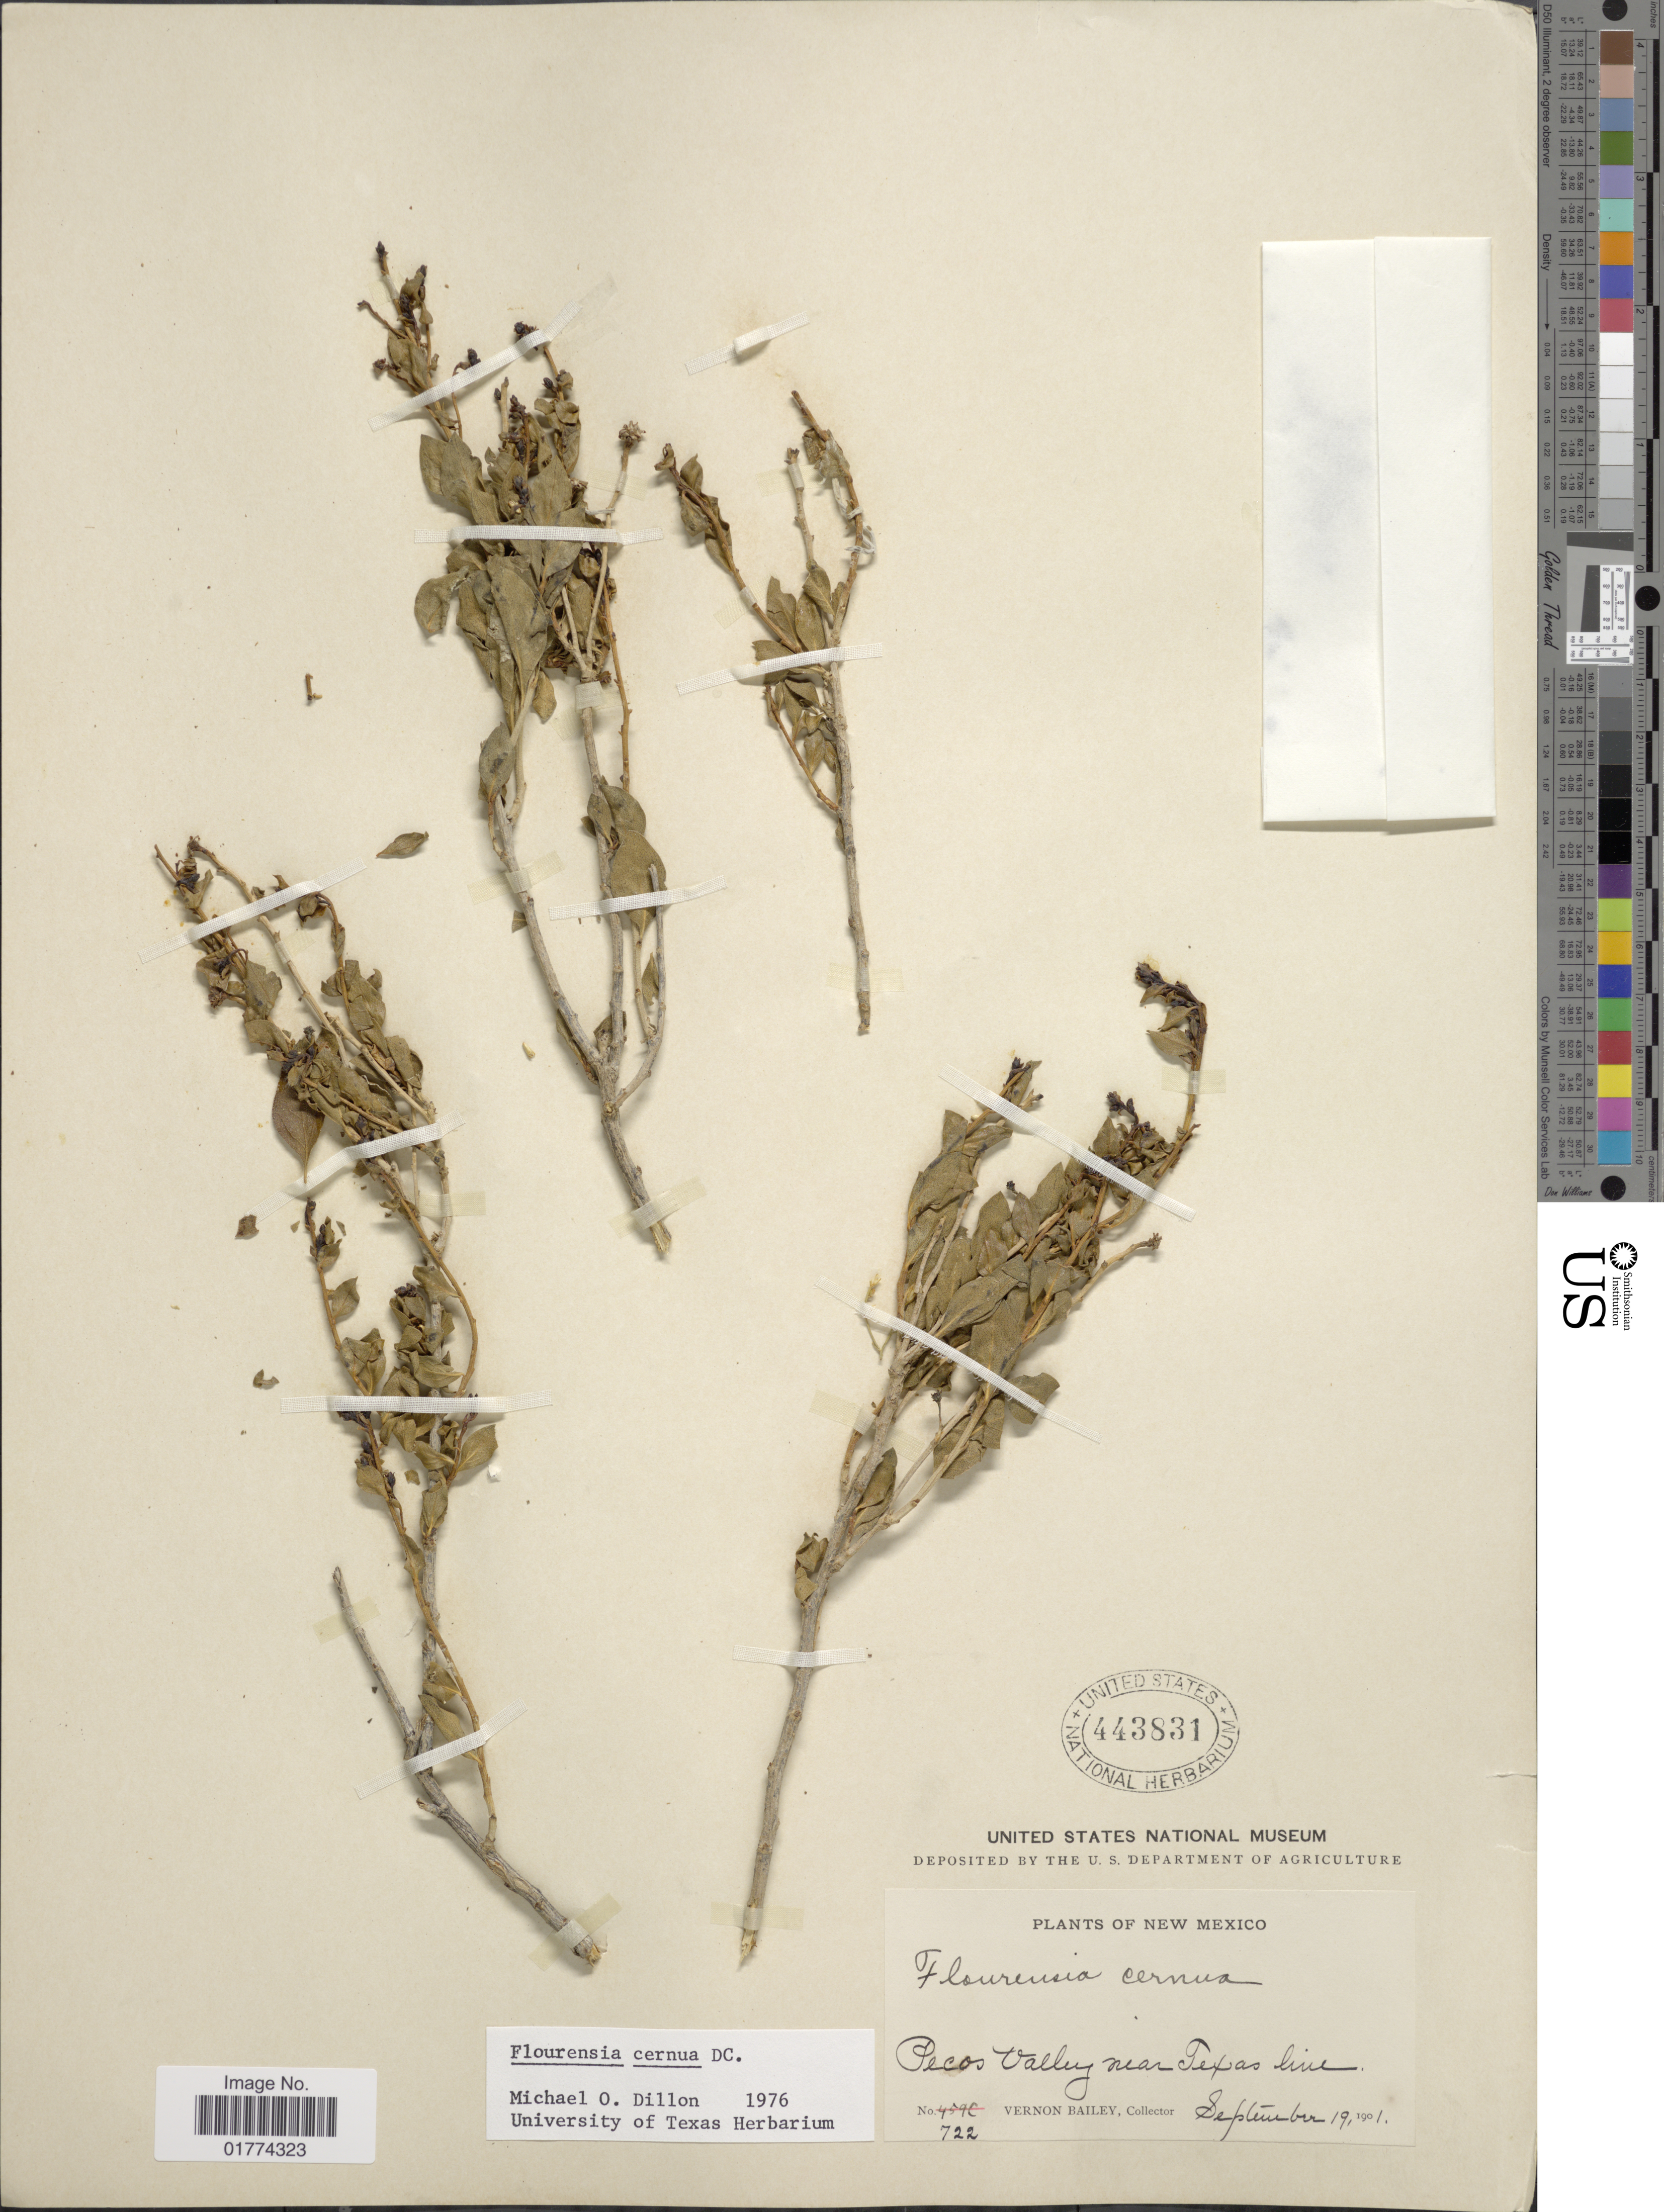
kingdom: Plantae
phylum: Tracheophyta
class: Magnoliopsida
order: Asterales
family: Asteraceae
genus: Flourensia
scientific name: Flourensia cernua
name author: DC.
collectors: V. O. Bailey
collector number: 722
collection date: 1901-09-19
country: United States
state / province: New Mexico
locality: Pecos Valley near Texas Hill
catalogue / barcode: US 443831